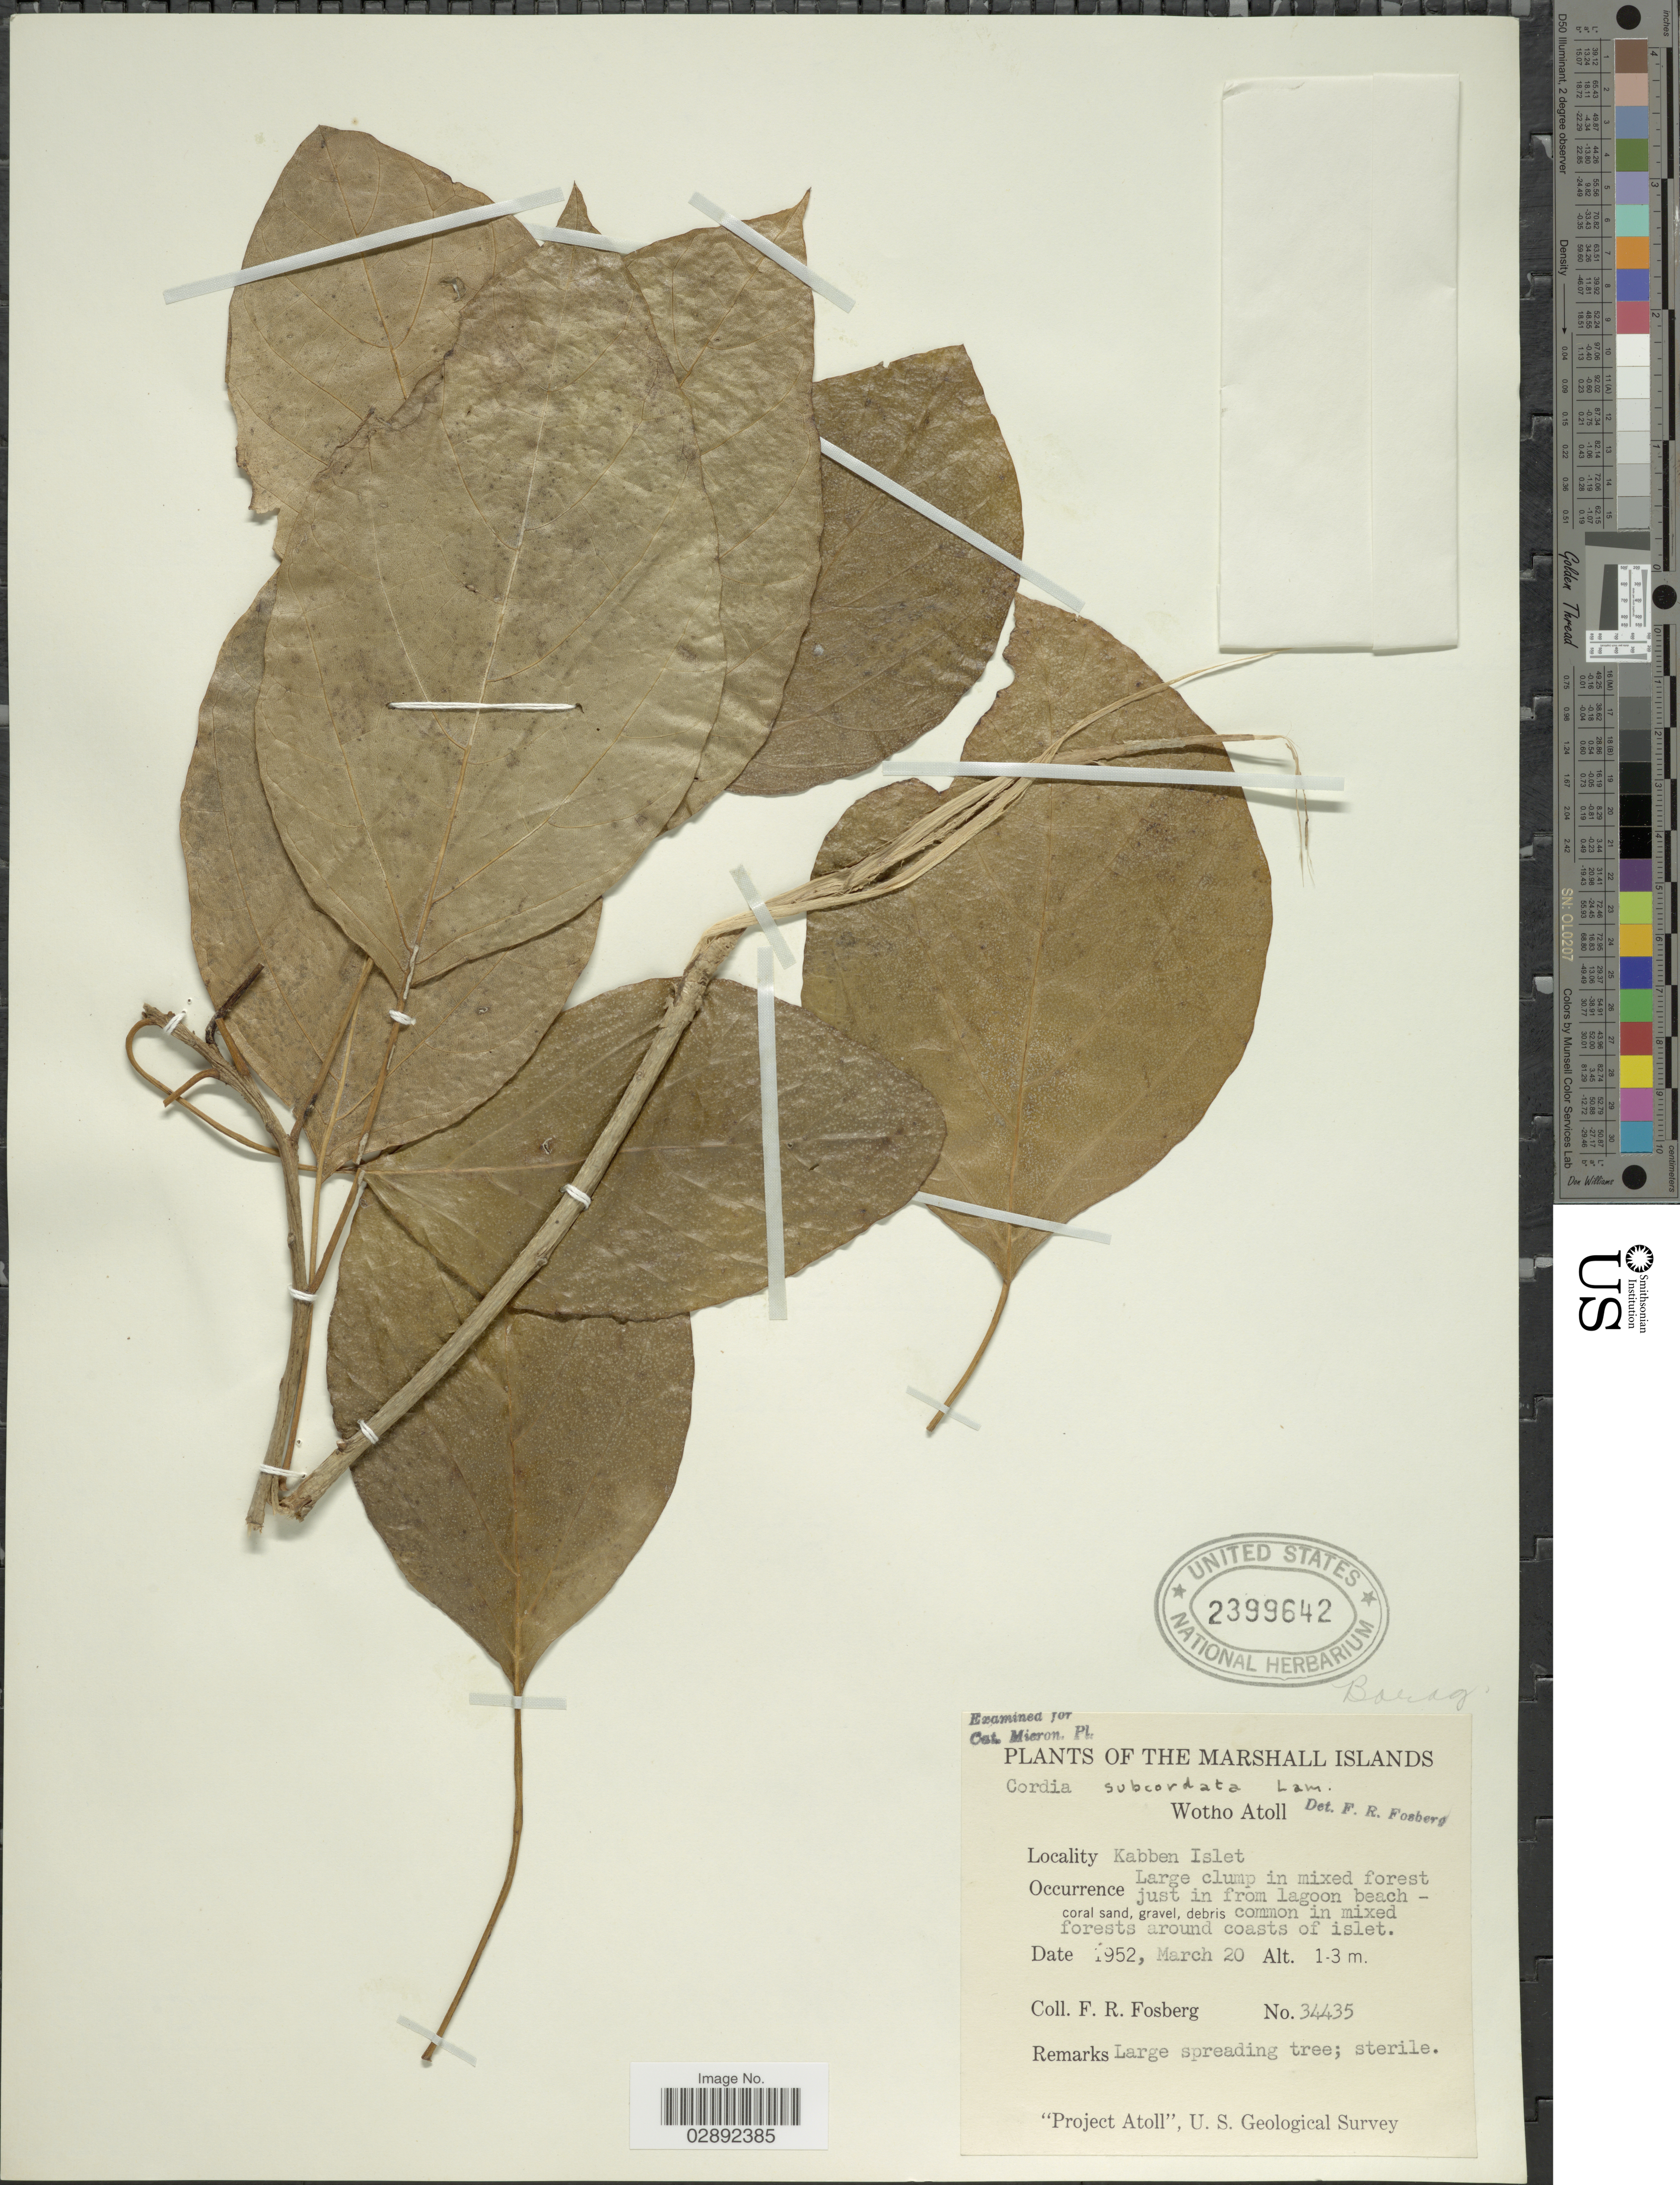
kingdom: Plantae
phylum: Tracheophyta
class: Magnoliopsida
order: Boraginales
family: Cordiaceae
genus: Cordia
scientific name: Cordia subcordata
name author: Lam.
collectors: F. R. Fosberg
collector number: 34435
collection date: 1952-03-20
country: Marshall Islands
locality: Marshall Islands. Wotho Atoll. Kabben Islet.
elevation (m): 1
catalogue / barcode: US 2399642